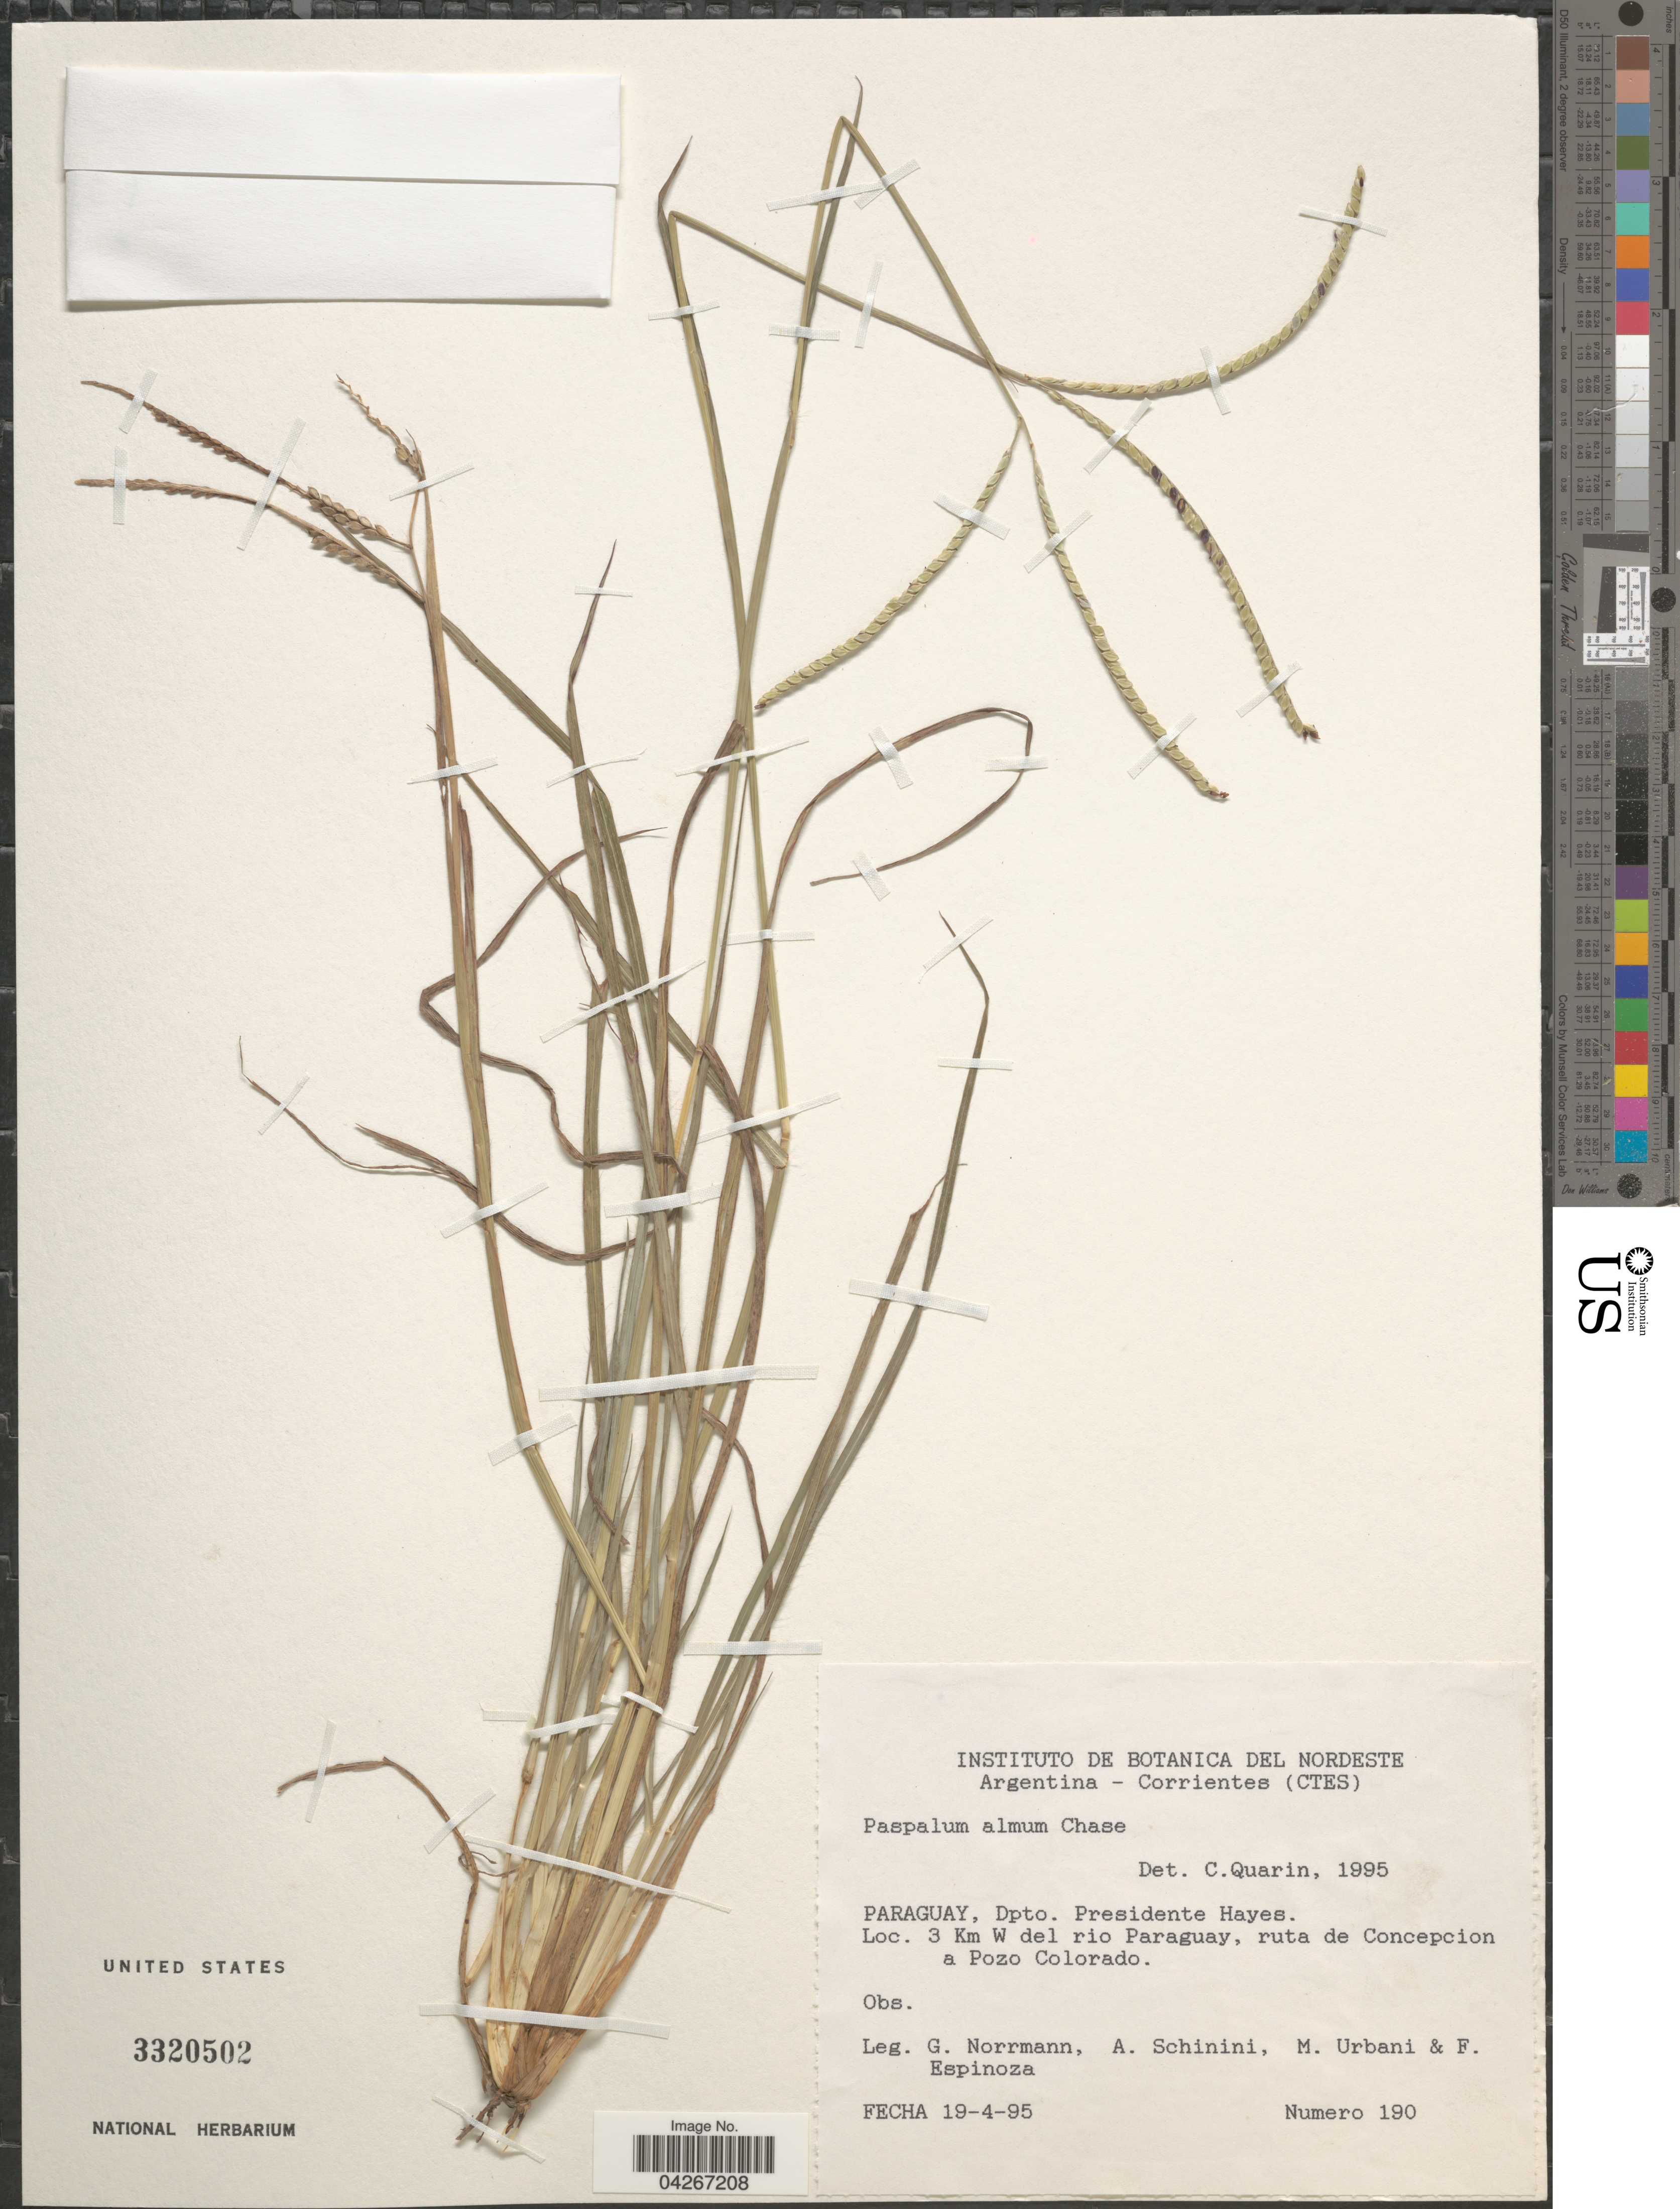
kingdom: Plantae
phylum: Tracheophyta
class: Liliopsida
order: Poales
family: Poaceae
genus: Paspalum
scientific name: Paspalum almum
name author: Chase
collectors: G. Norrmann, A. Schinini, M. Urbani & F. Espinoza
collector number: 190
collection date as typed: Transcribed d/m/y: 19/4/95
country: Paraguay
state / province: Presidente Hayes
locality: Dpto. Presidente Hayes. 3 Km W del rio Paraguay, ruta de Concepcion a Pozo Colorado.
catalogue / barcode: US 3320502